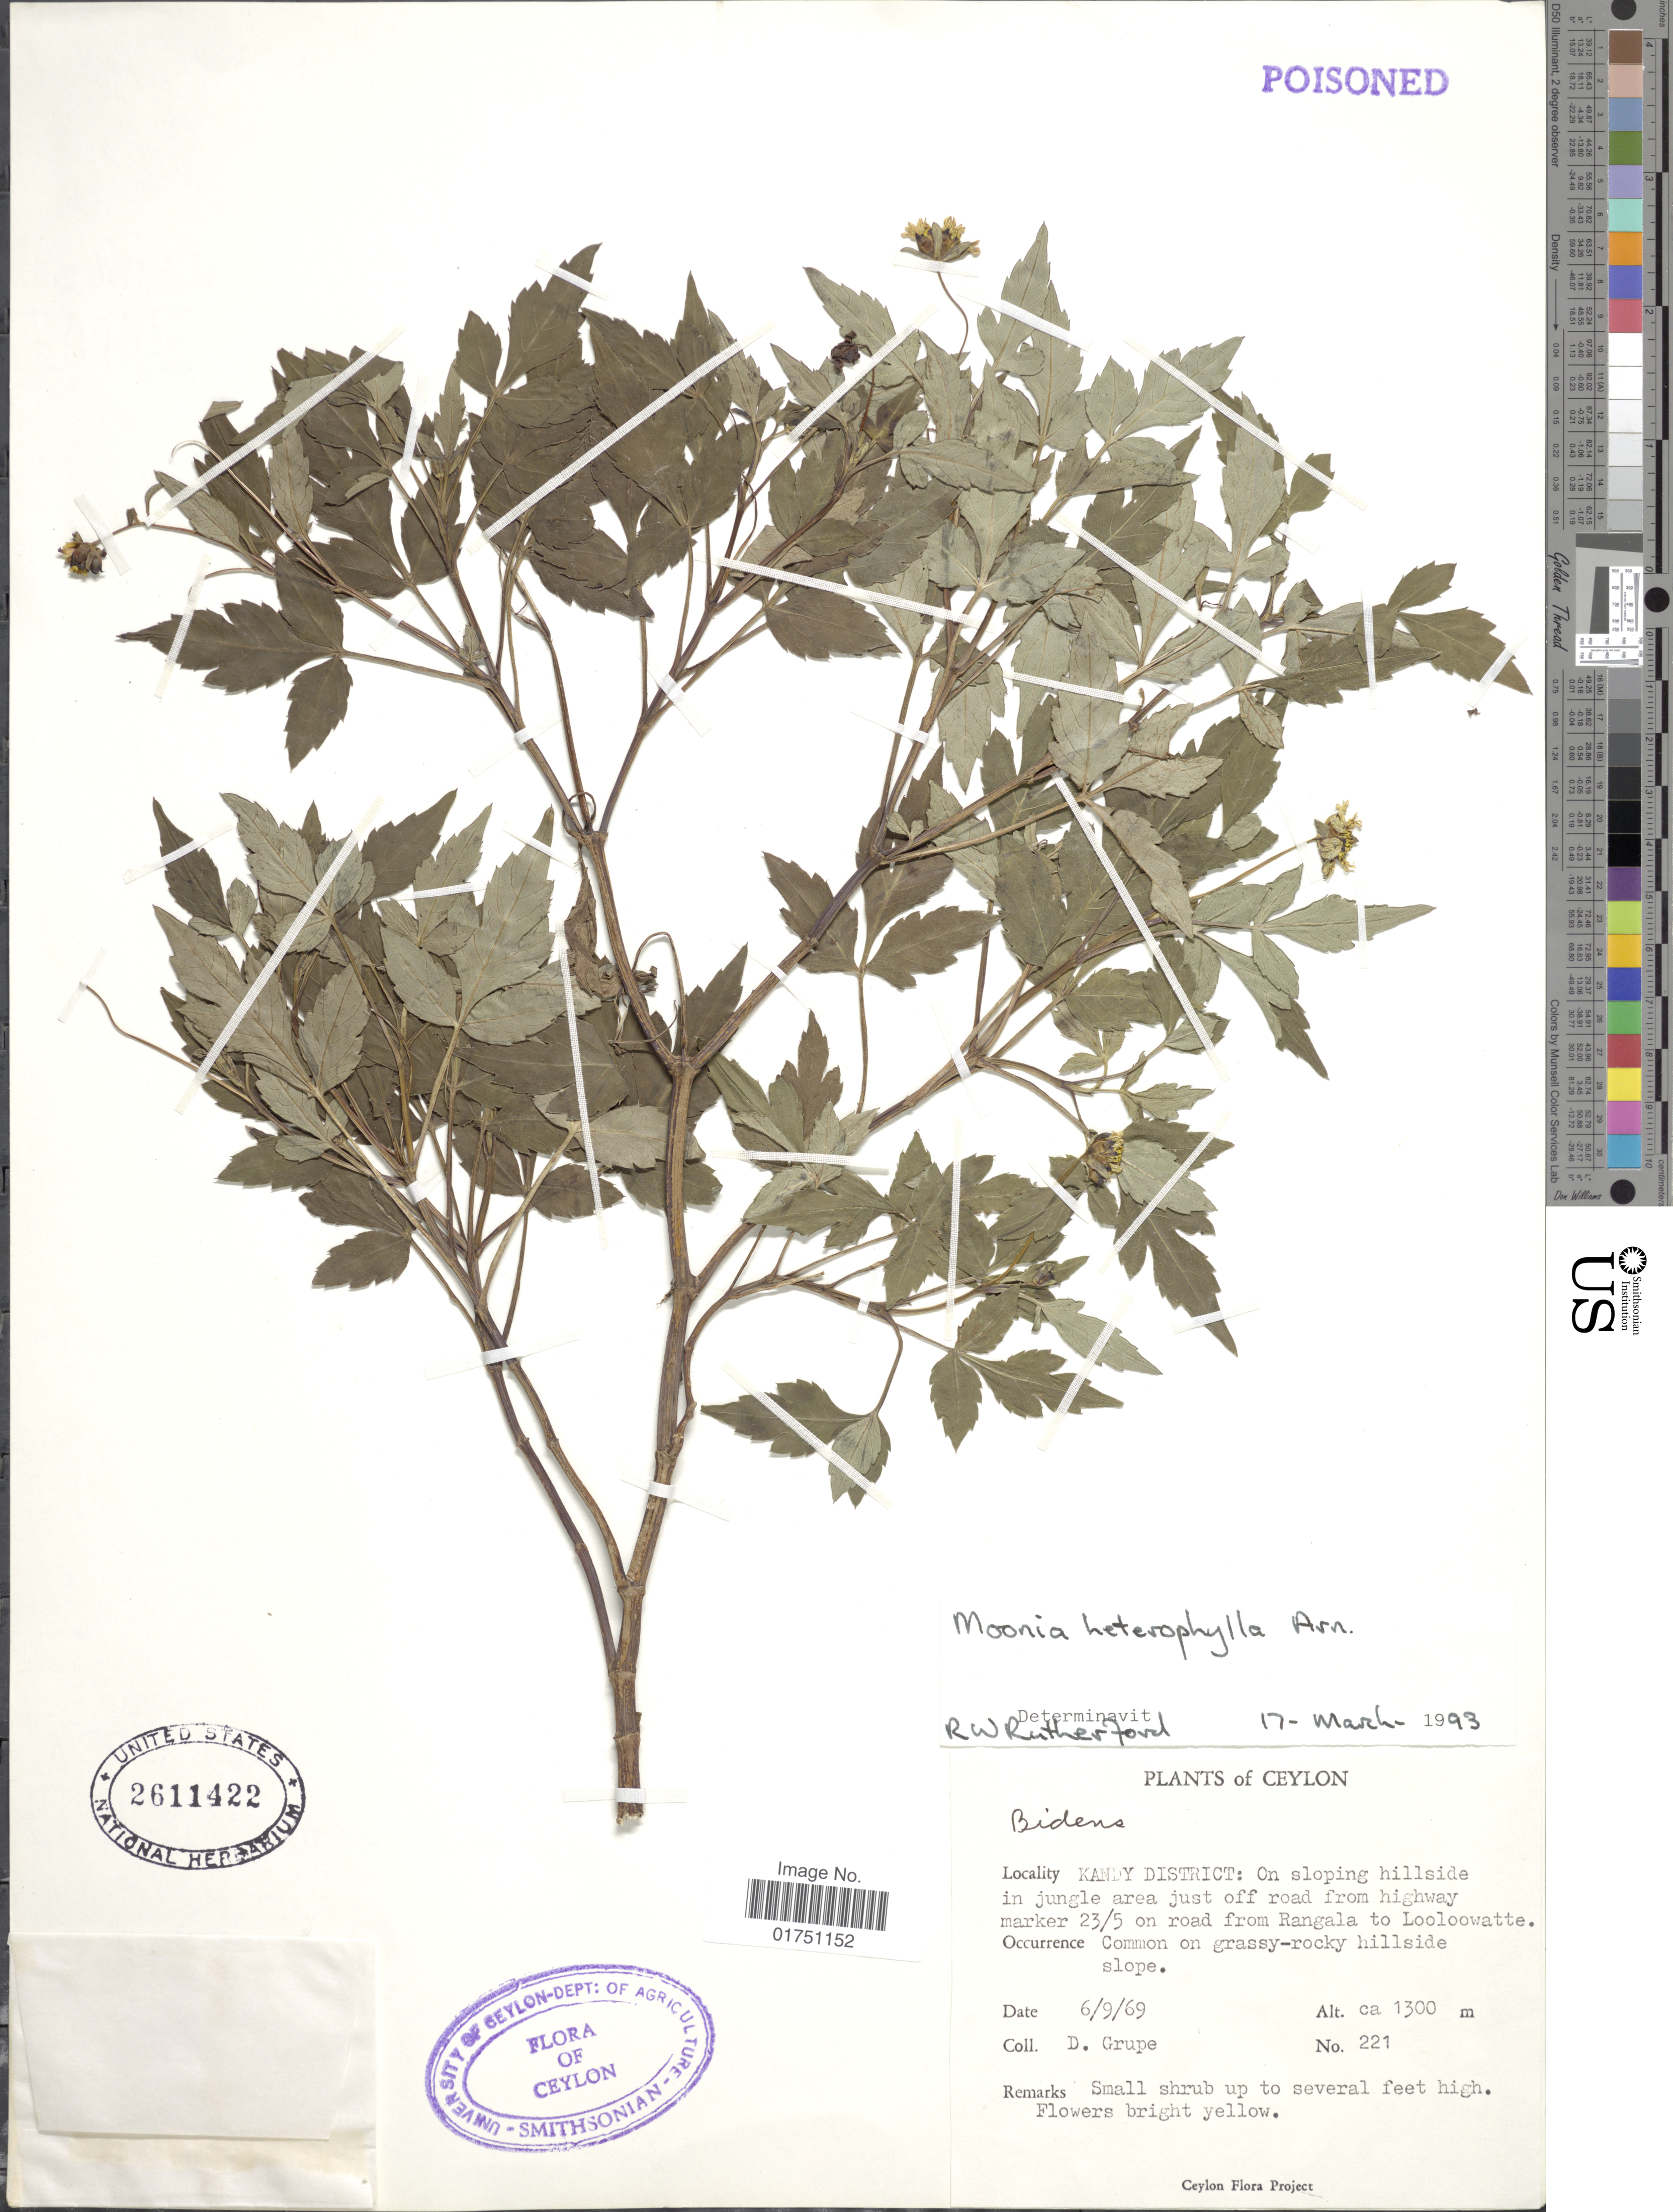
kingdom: Plantae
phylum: Tracheophyta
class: Magnoliopsida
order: Asterales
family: Asteraceae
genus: Moonia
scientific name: Moonia heterophylla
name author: Arn.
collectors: D. Grupe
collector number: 221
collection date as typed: Transcribed d/m/y: 6/9/69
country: Sri Lanka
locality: Ceylon. Kandy District: on sloping hillside in jungle area just off road from highway marker 23/5 on road from Rangala to Looloowatte.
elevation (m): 1300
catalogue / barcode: US 2611422